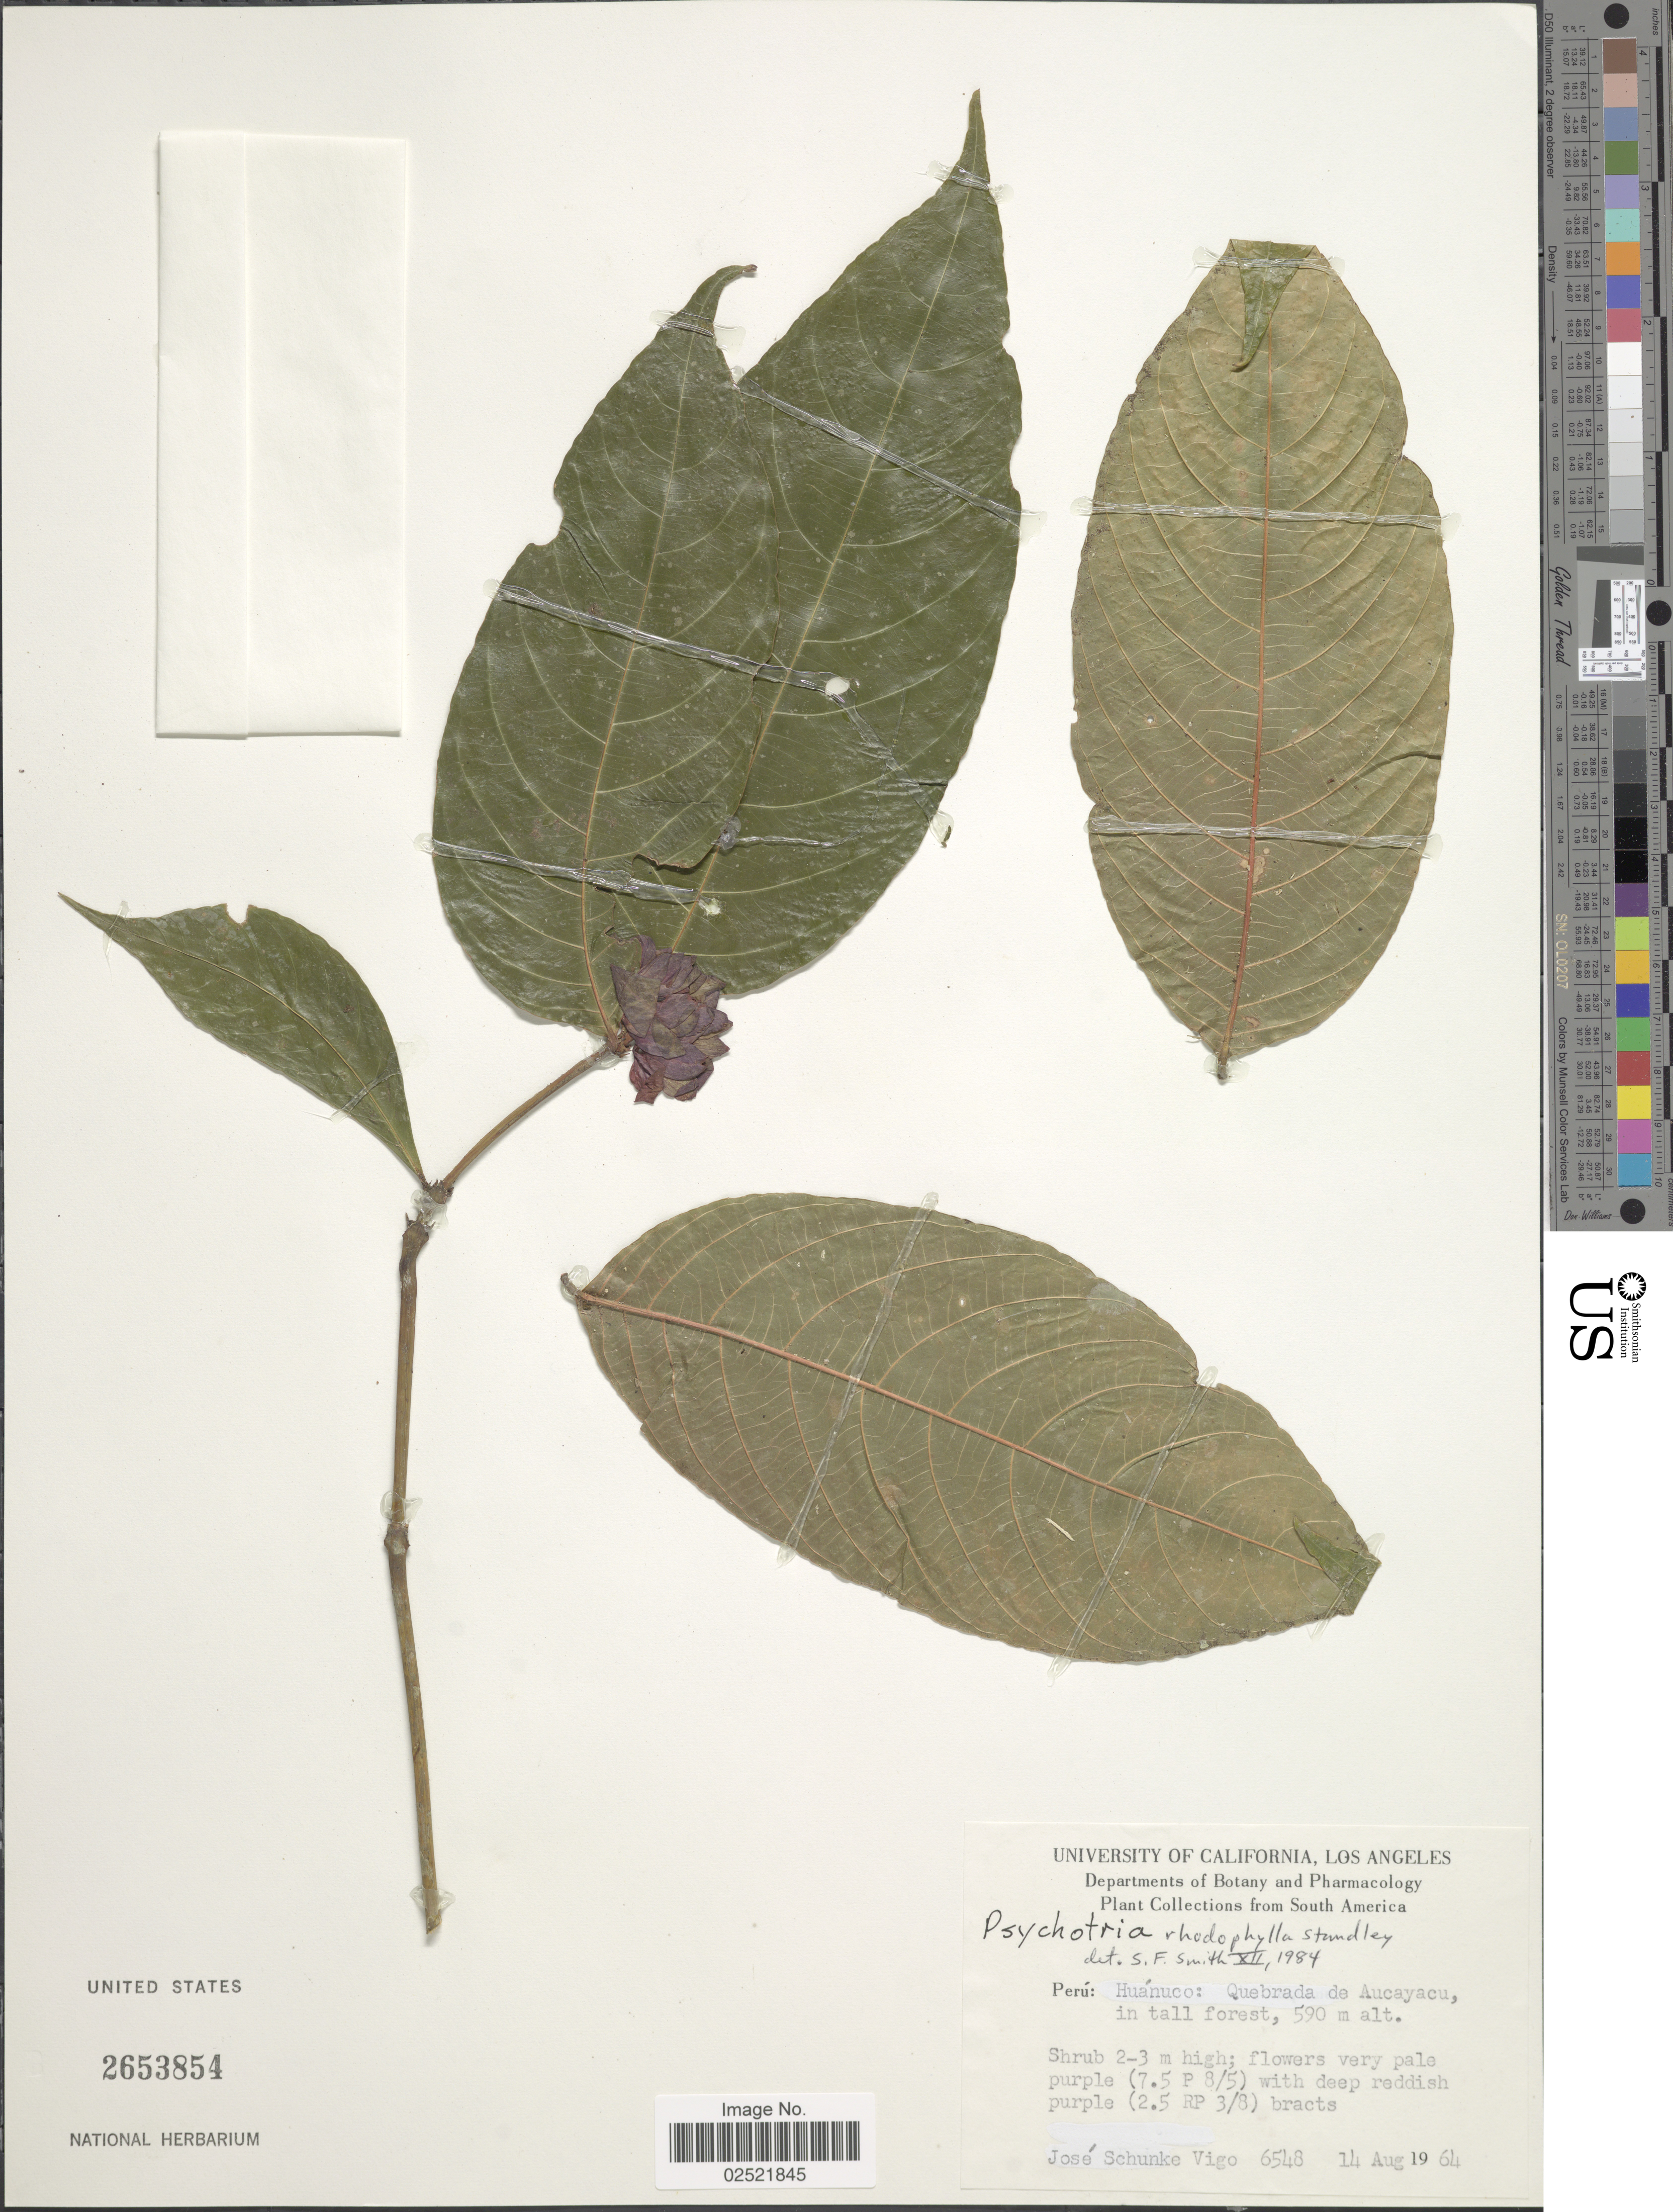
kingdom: Plantae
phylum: Tracheophyta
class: Magnoliopsida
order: Gentianales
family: Rubiaceae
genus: Psychotria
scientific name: Psychotria rhodophylla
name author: Standl.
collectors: J. Schunke Vigo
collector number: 6548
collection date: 1964-08-14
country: Peru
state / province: Huánuco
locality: Quebrada de Aucayacu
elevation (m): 590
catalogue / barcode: US 2653854